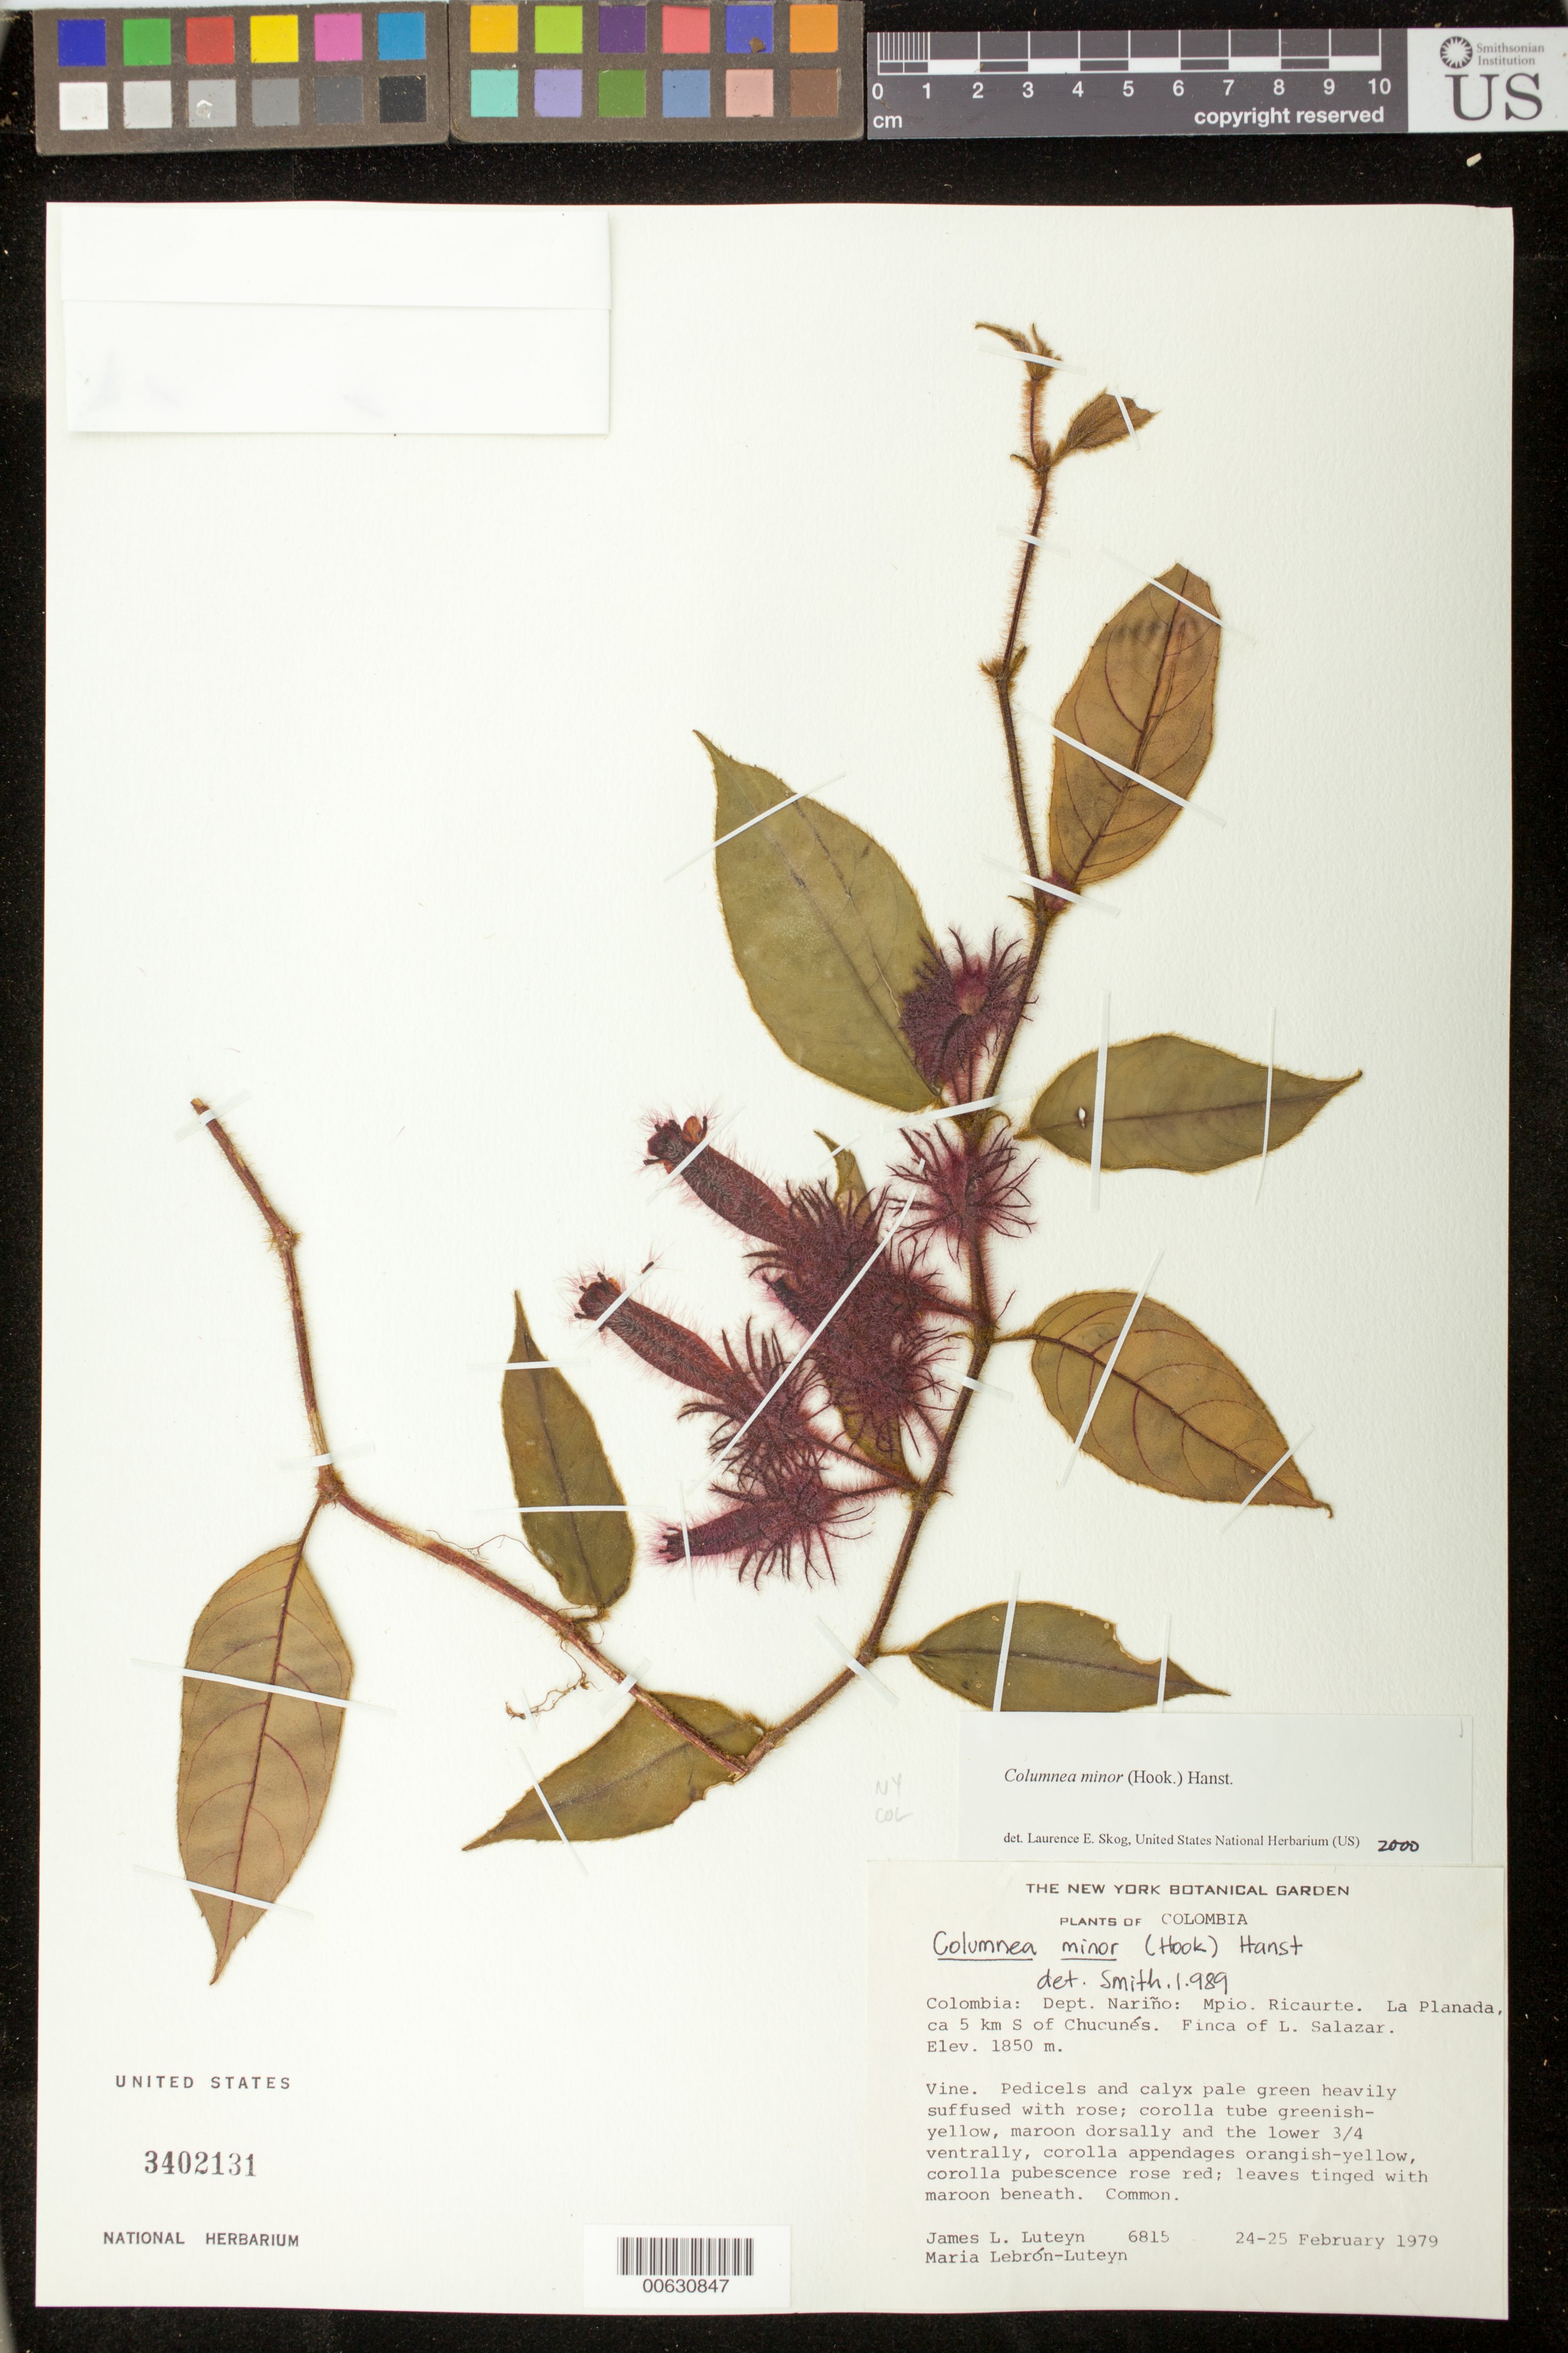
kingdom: Plantae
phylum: Tracheophyta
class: Magnoliopsida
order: Lamiales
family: Gesneriaceae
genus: Columnea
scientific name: Columnea minor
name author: (Hook.) Hanst.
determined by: Skog, Laurence E.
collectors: J. L. Luteyn & M. L. Lebrón-Luteyn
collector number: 6815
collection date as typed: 24-25 Feb 1979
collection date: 1979-02-24/1979-02-25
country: Colombia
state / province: Nariño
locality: Mpio. Ricaurte, La Planada, ca 5 km S of Chucunés, Finca of L. Salazar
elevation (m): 1850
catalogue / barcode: US 3402131